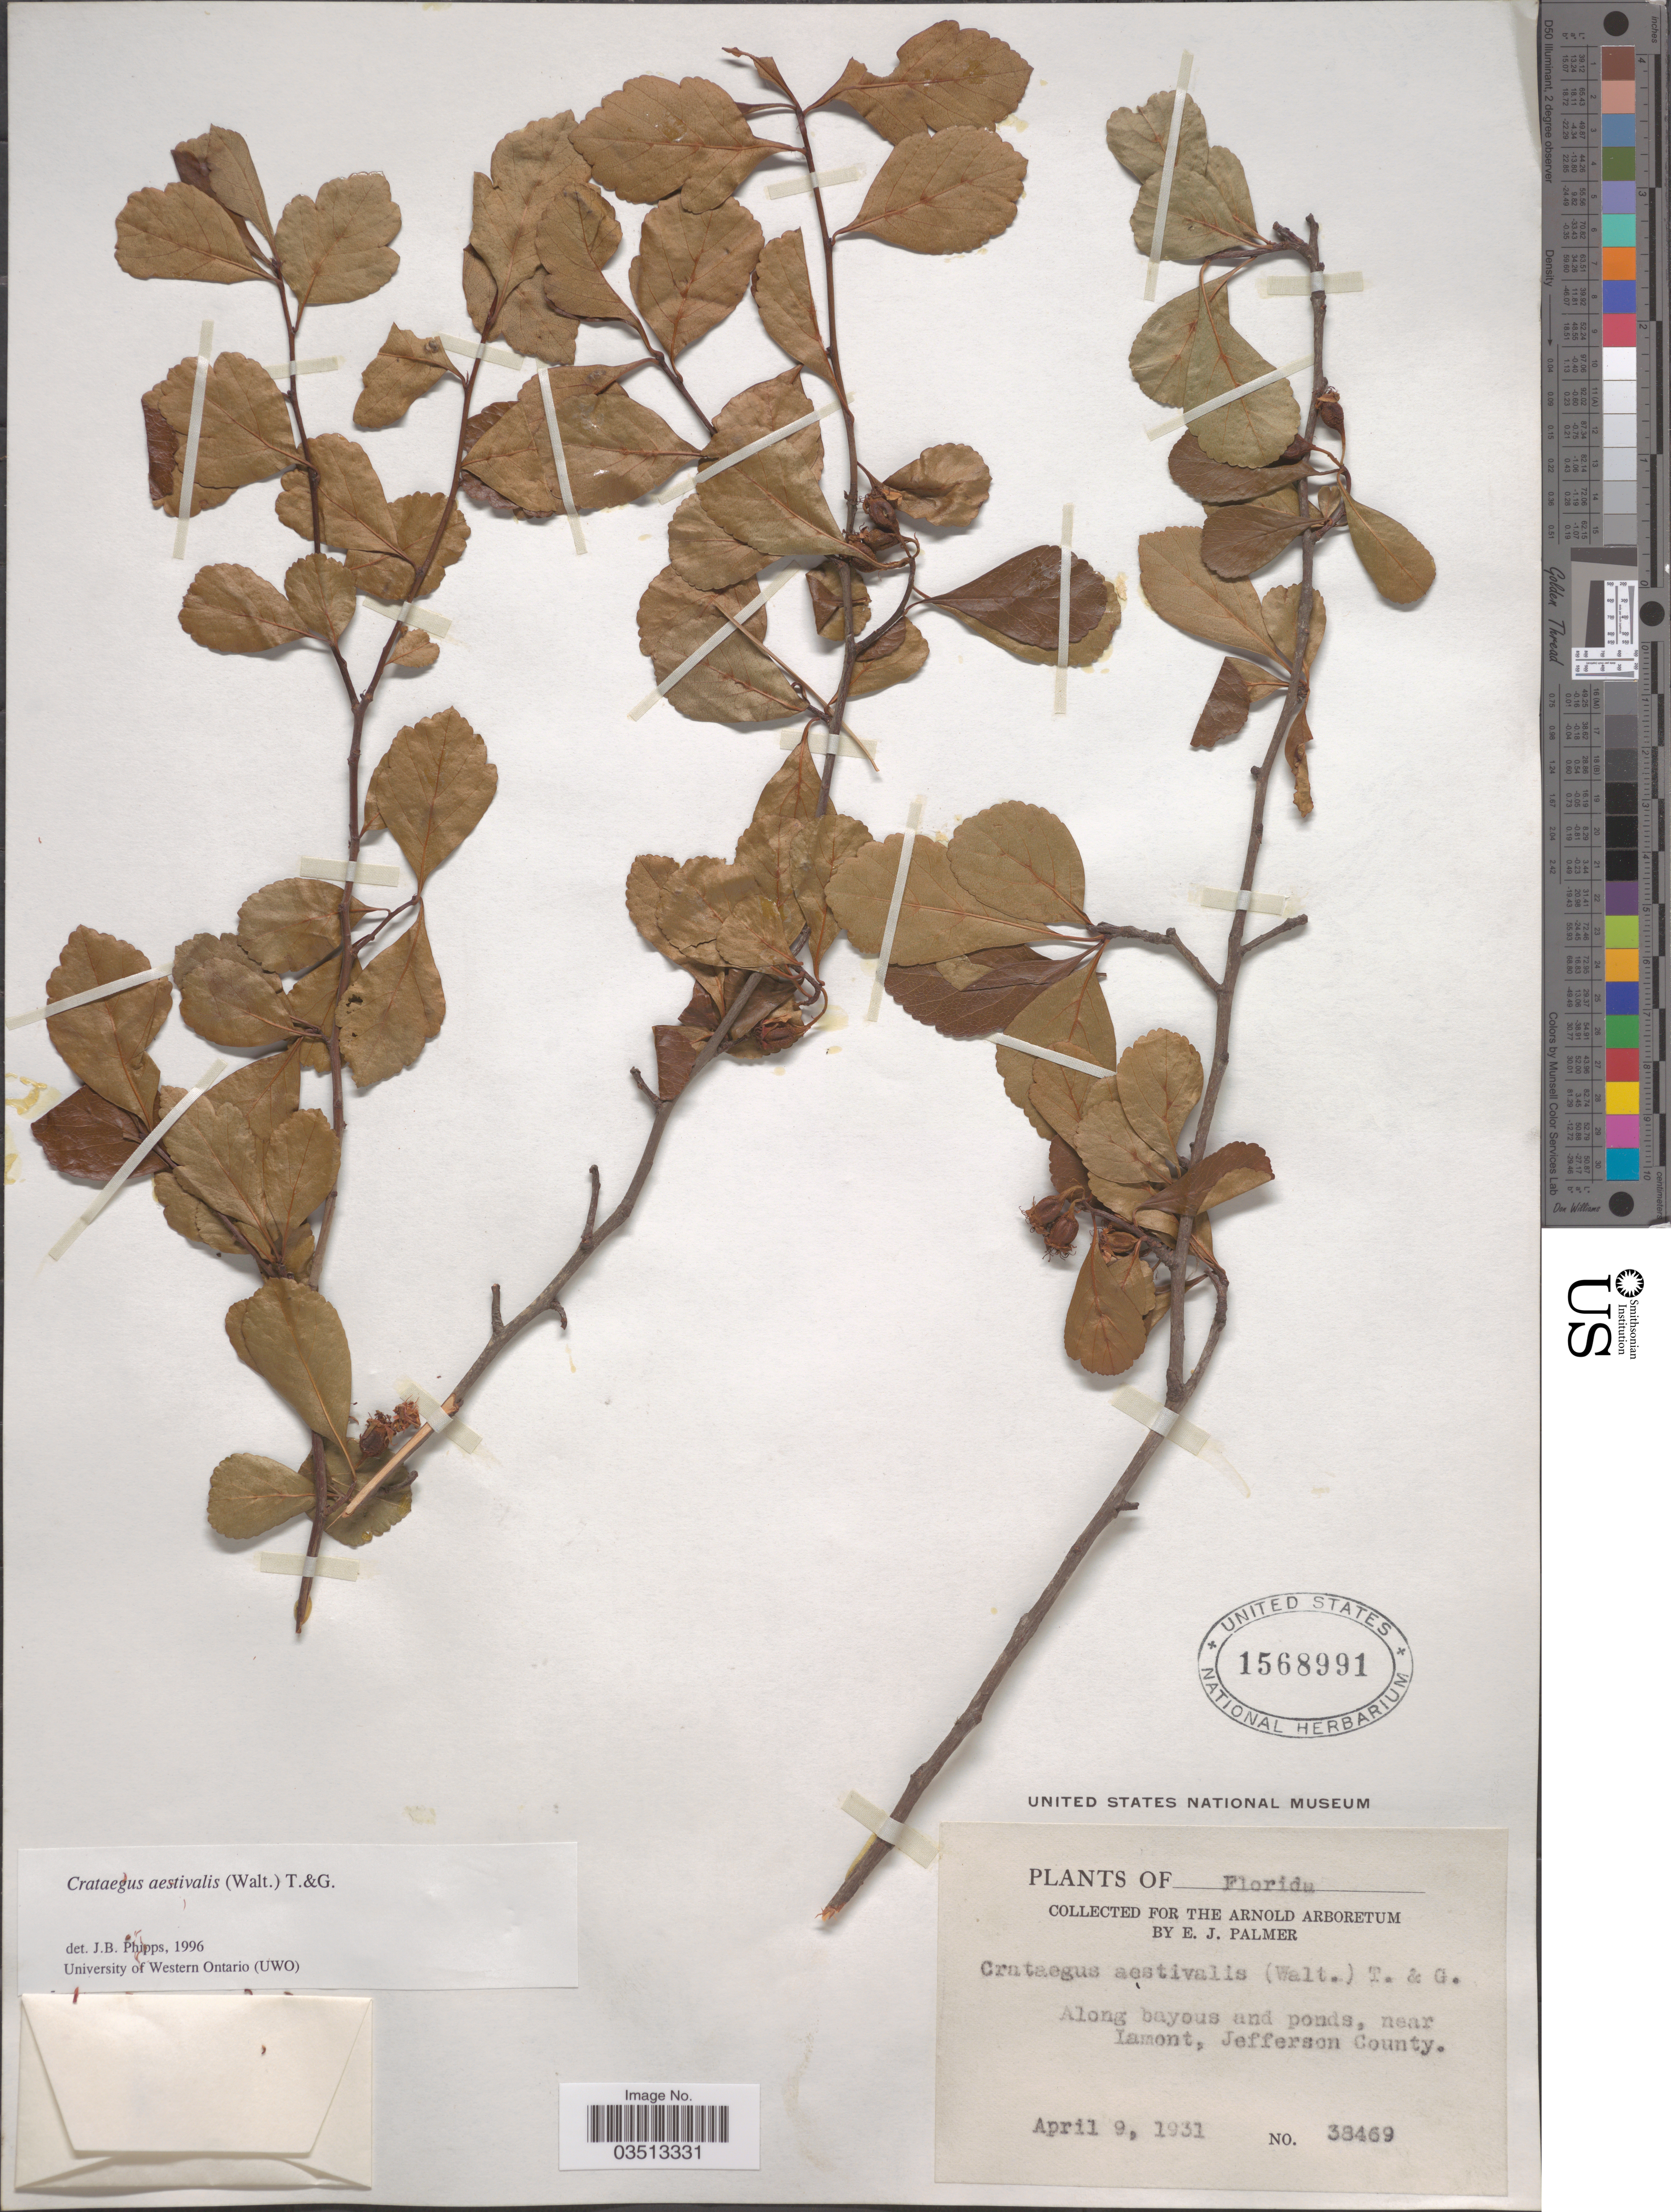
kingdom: Plantae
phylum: Tracheophyta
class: Magnoliopsida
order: Rosales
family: Rosaceae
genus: Crataegus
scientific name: Crataegus aestivalis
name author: (Walter) Torr. & A. Gray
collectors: E. J. Palmer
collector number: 38469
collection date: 1931-04-09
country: United States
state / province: Florida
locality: Along bayous and ponds, near Iamont, Jefferson County.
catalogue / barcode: US 1568991